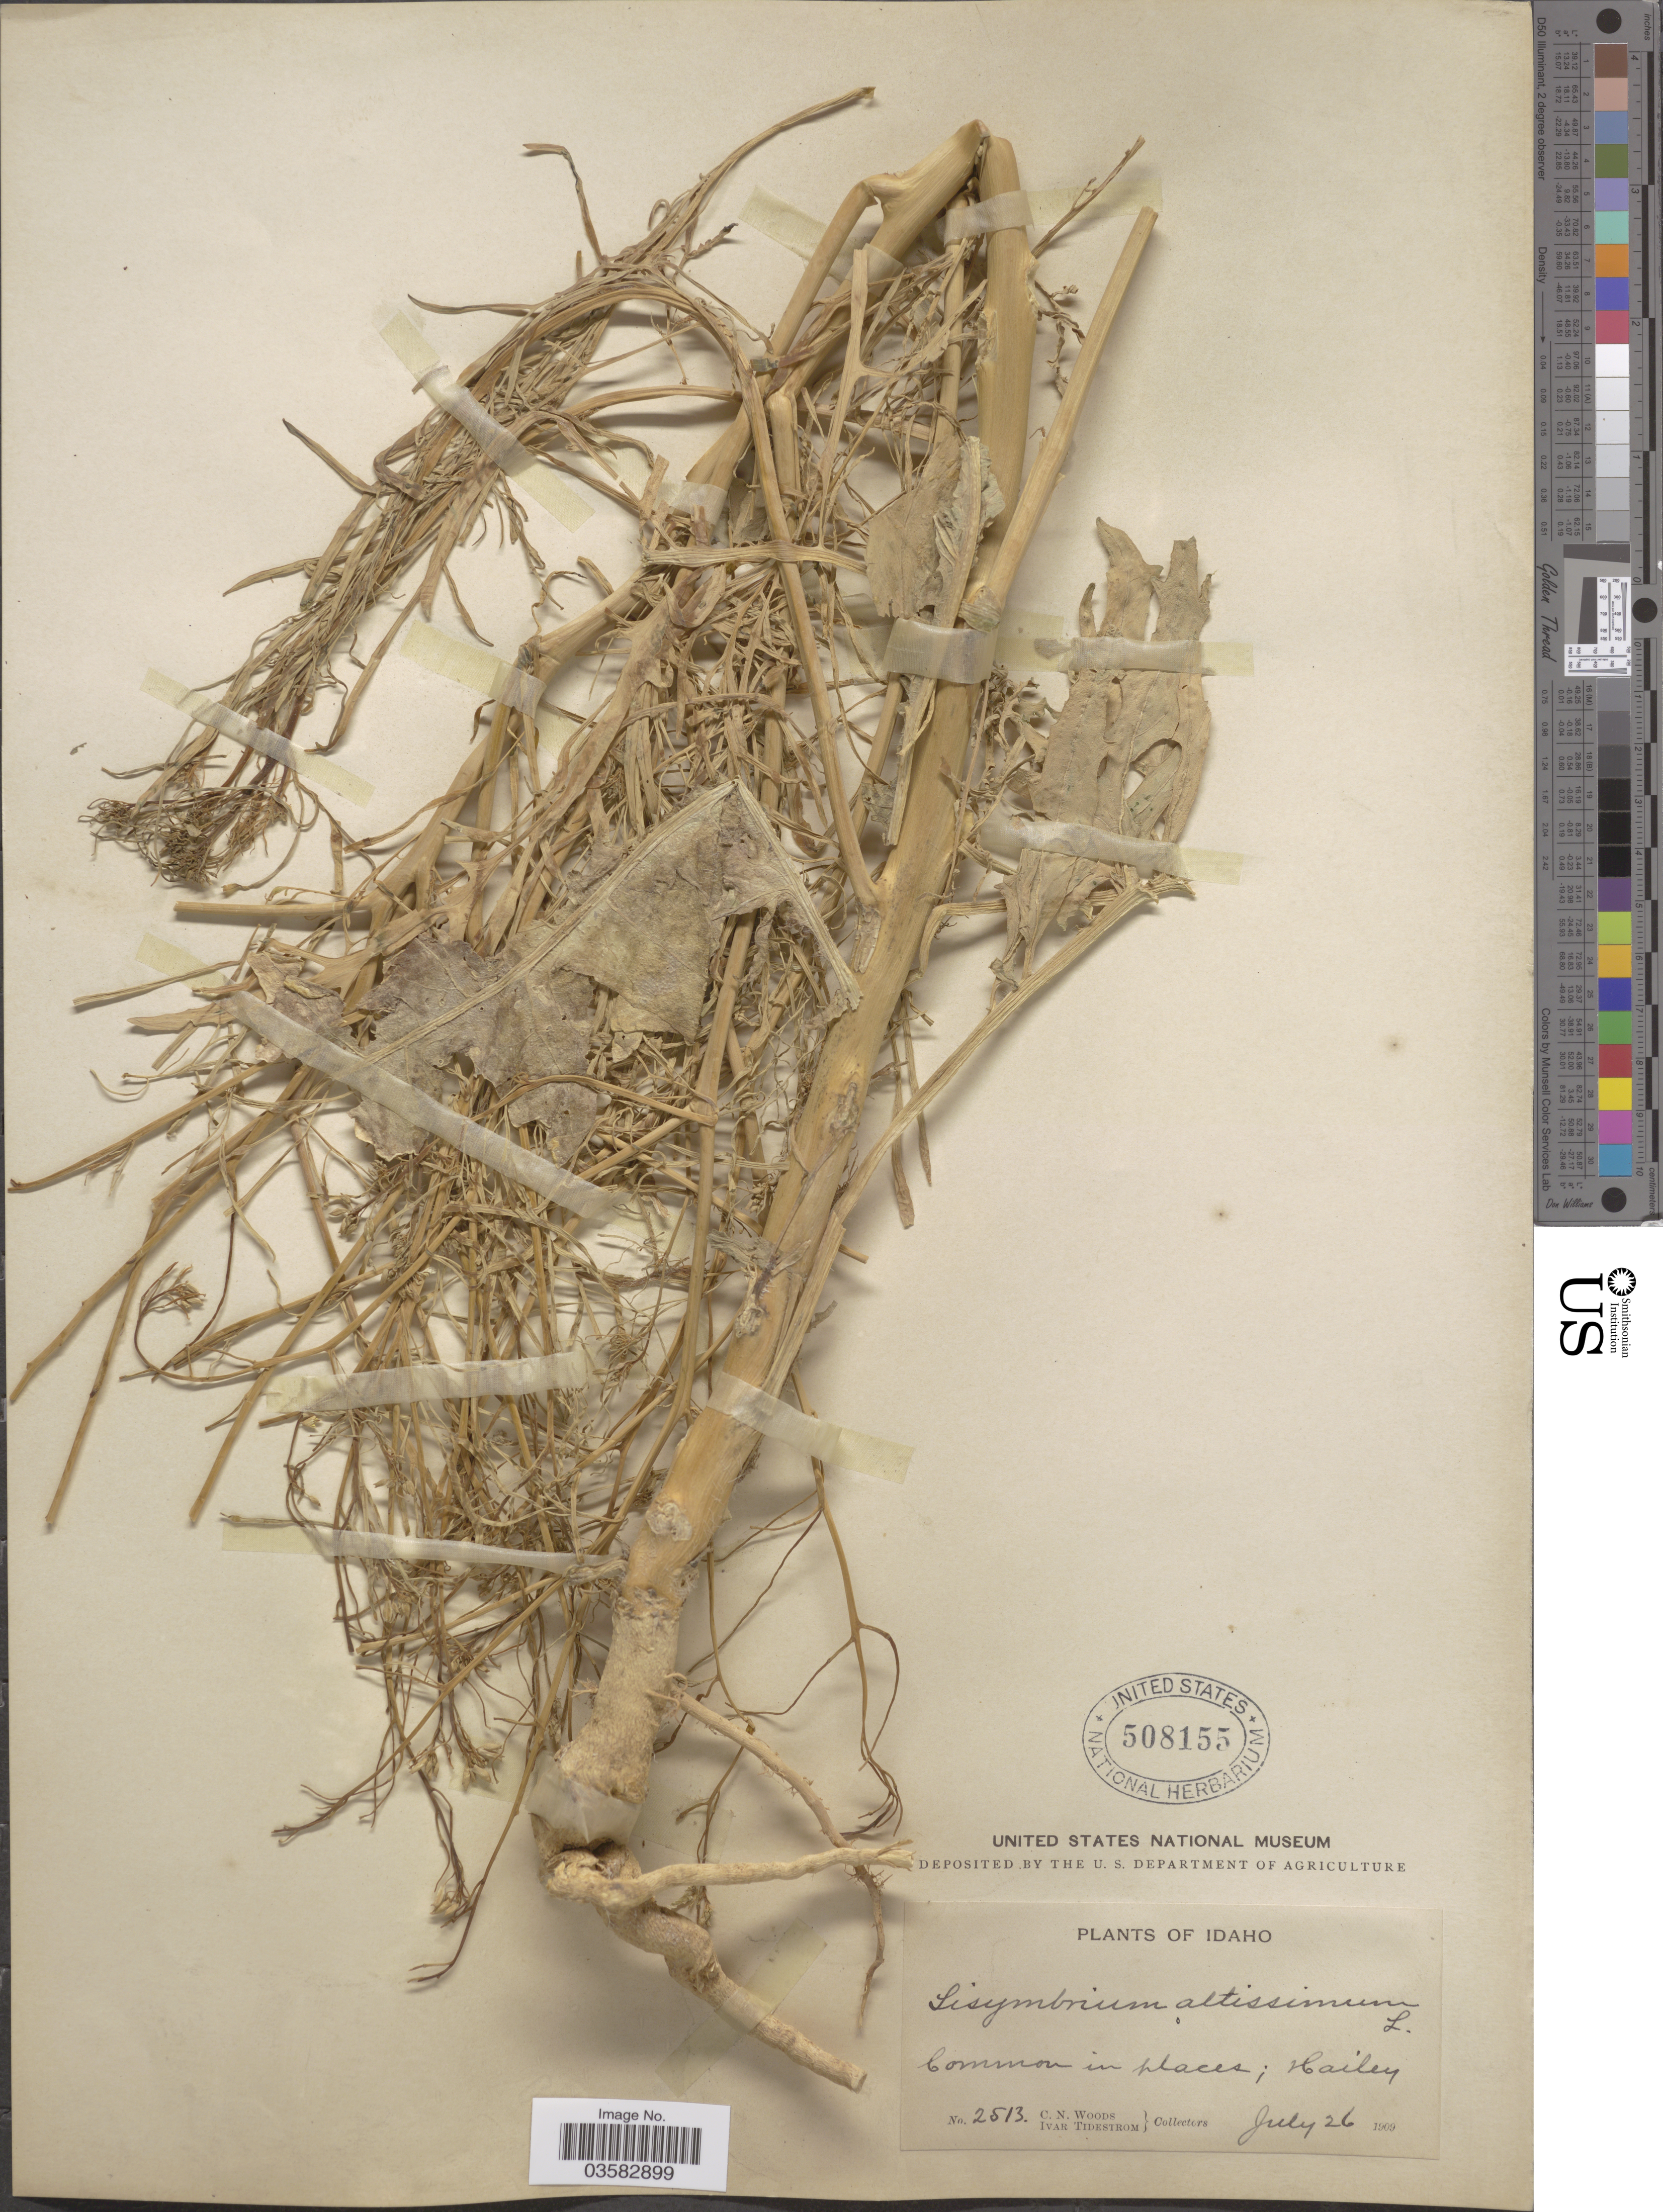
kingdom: Plantae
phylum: Tracheophyta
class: Magnoliopsida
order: Brassicales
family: Brassicaceae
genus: Sisymbrium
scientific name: Sisymbrium altissimum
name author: L.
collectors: C. Woods & I. F. Tidestrom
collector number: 2513*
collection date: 1909-07-26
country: United States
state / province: Idaho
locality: Hailey.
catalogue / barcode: US 508155